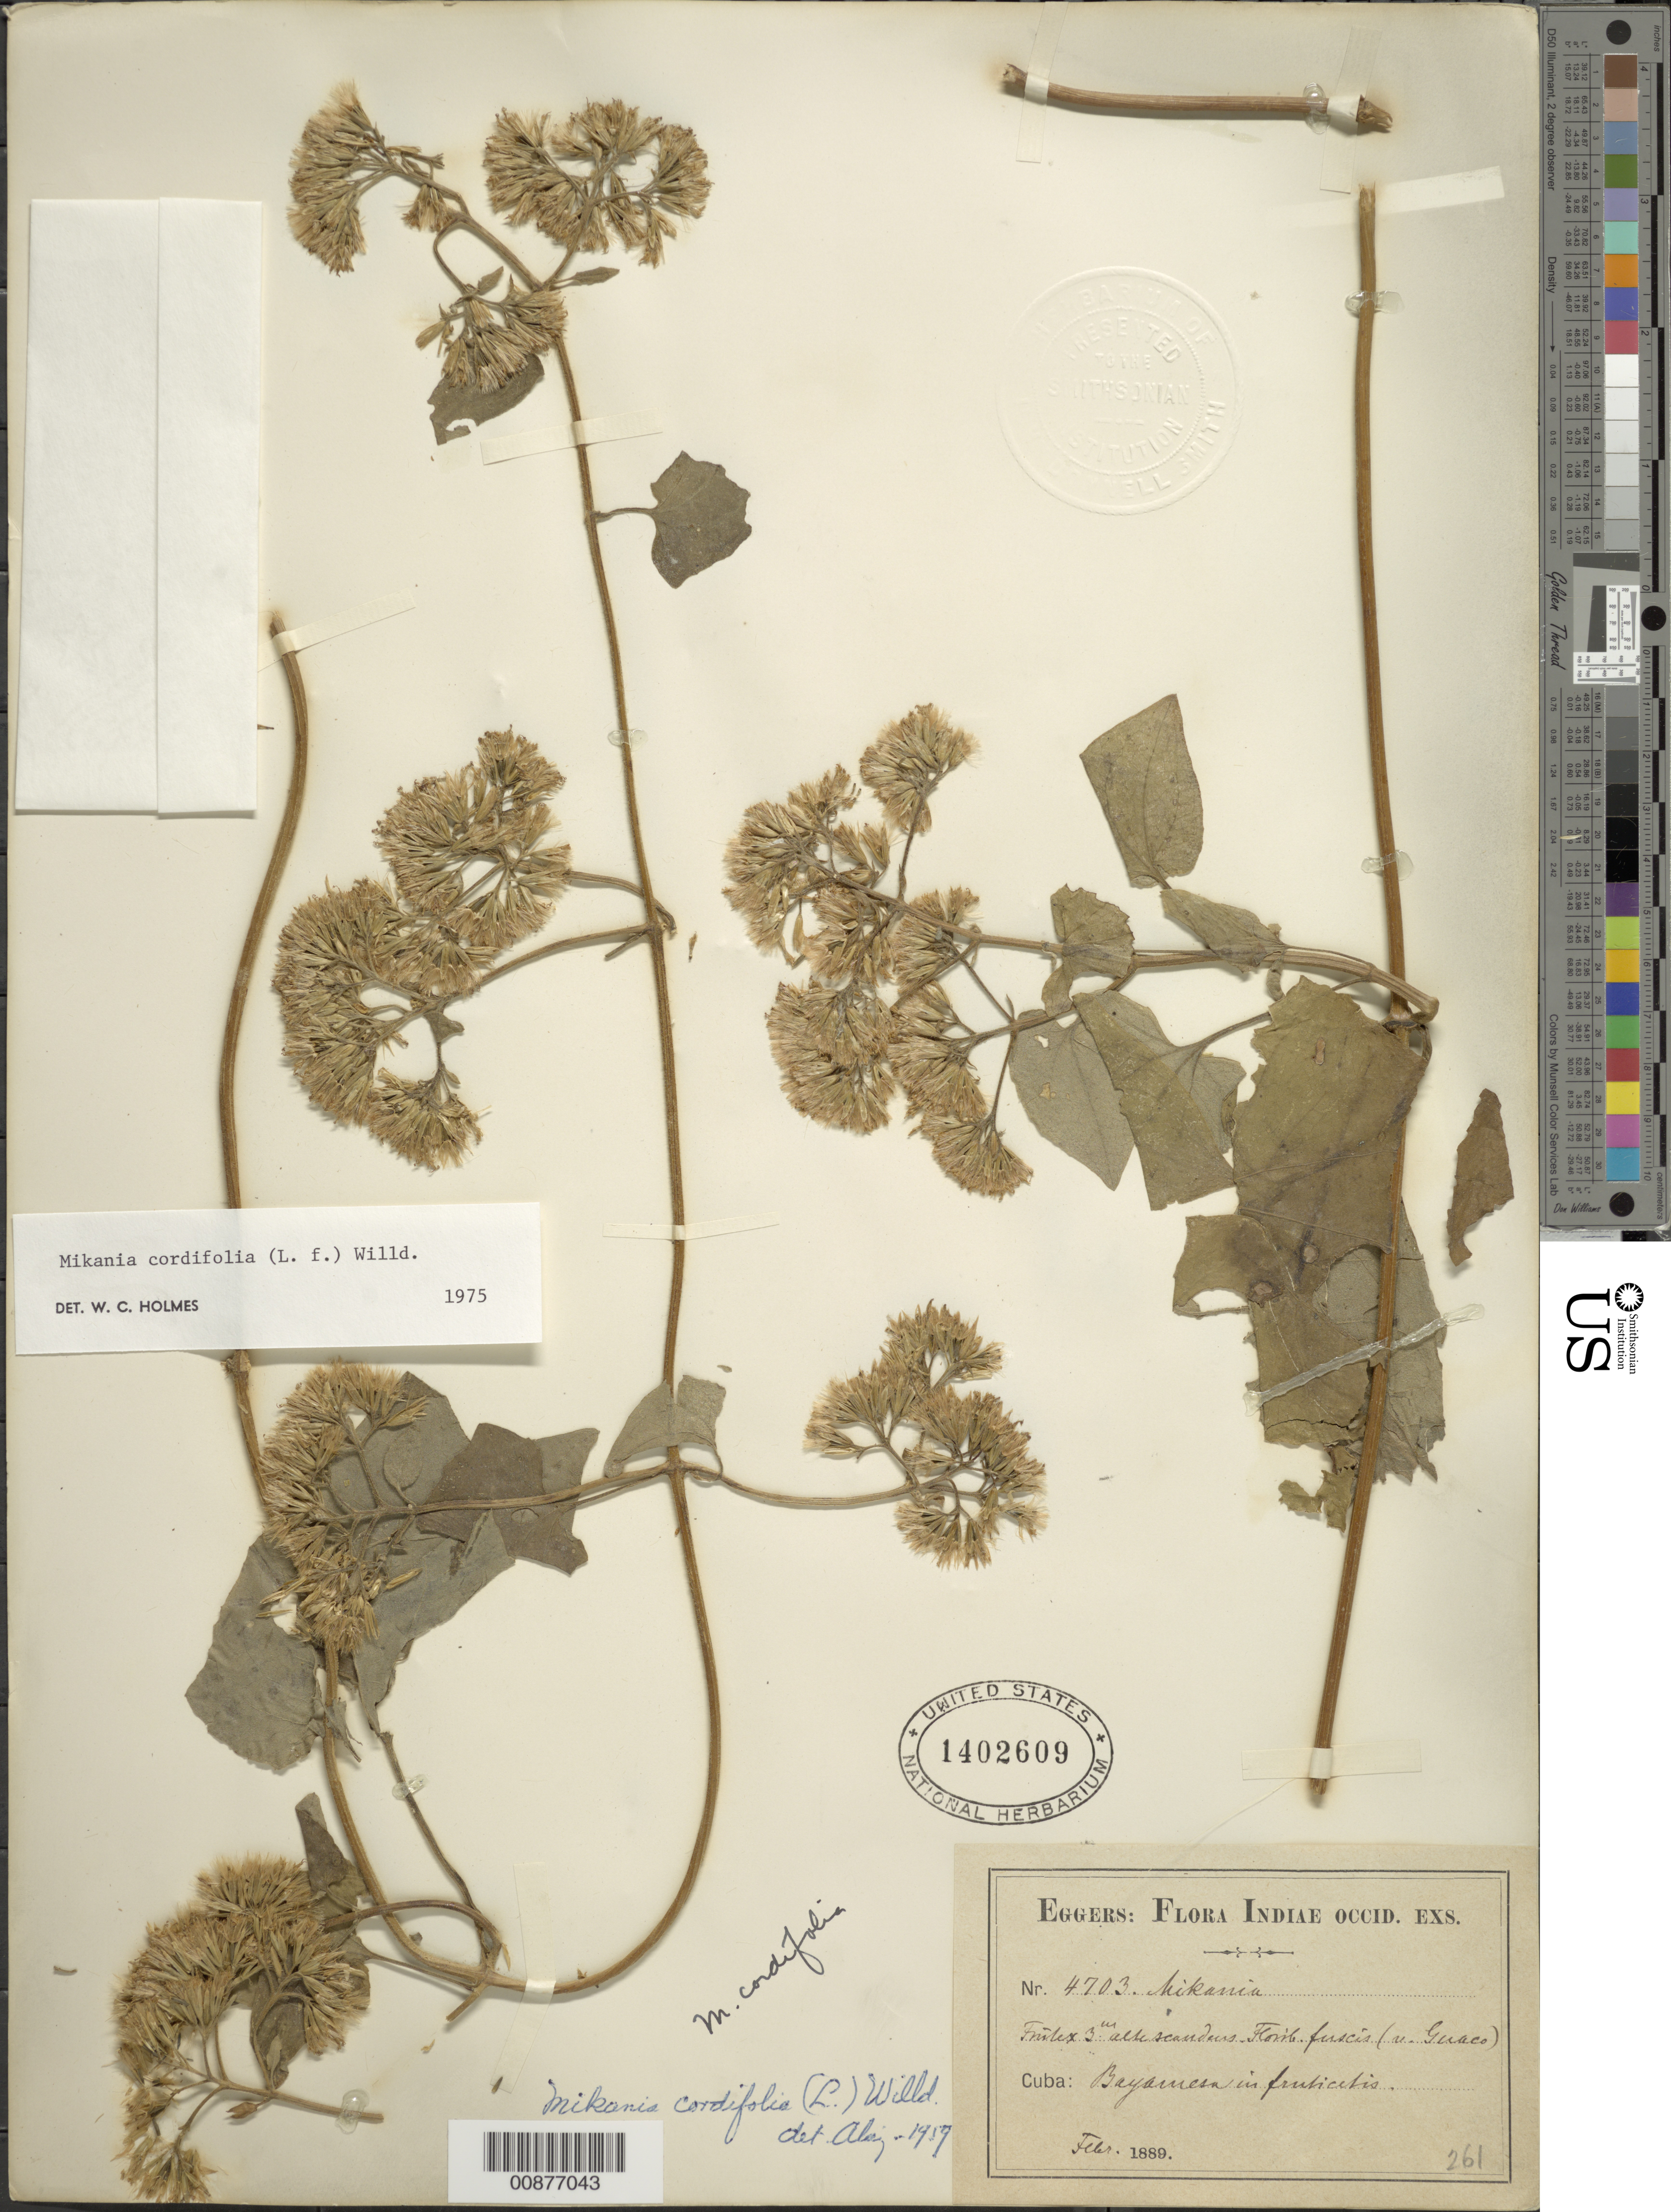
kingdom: Plantae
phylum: Tracheophyta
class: Magnoliopsida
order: Asterales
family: Asteraceae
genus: Mikania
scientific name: Mikania cordifolia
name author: Kunth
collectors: H. F. A. von Eggers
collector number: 4703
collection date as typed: Feb 1889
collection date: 1889-02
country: Cuba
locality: Bayamesa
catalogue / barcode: US 1402609